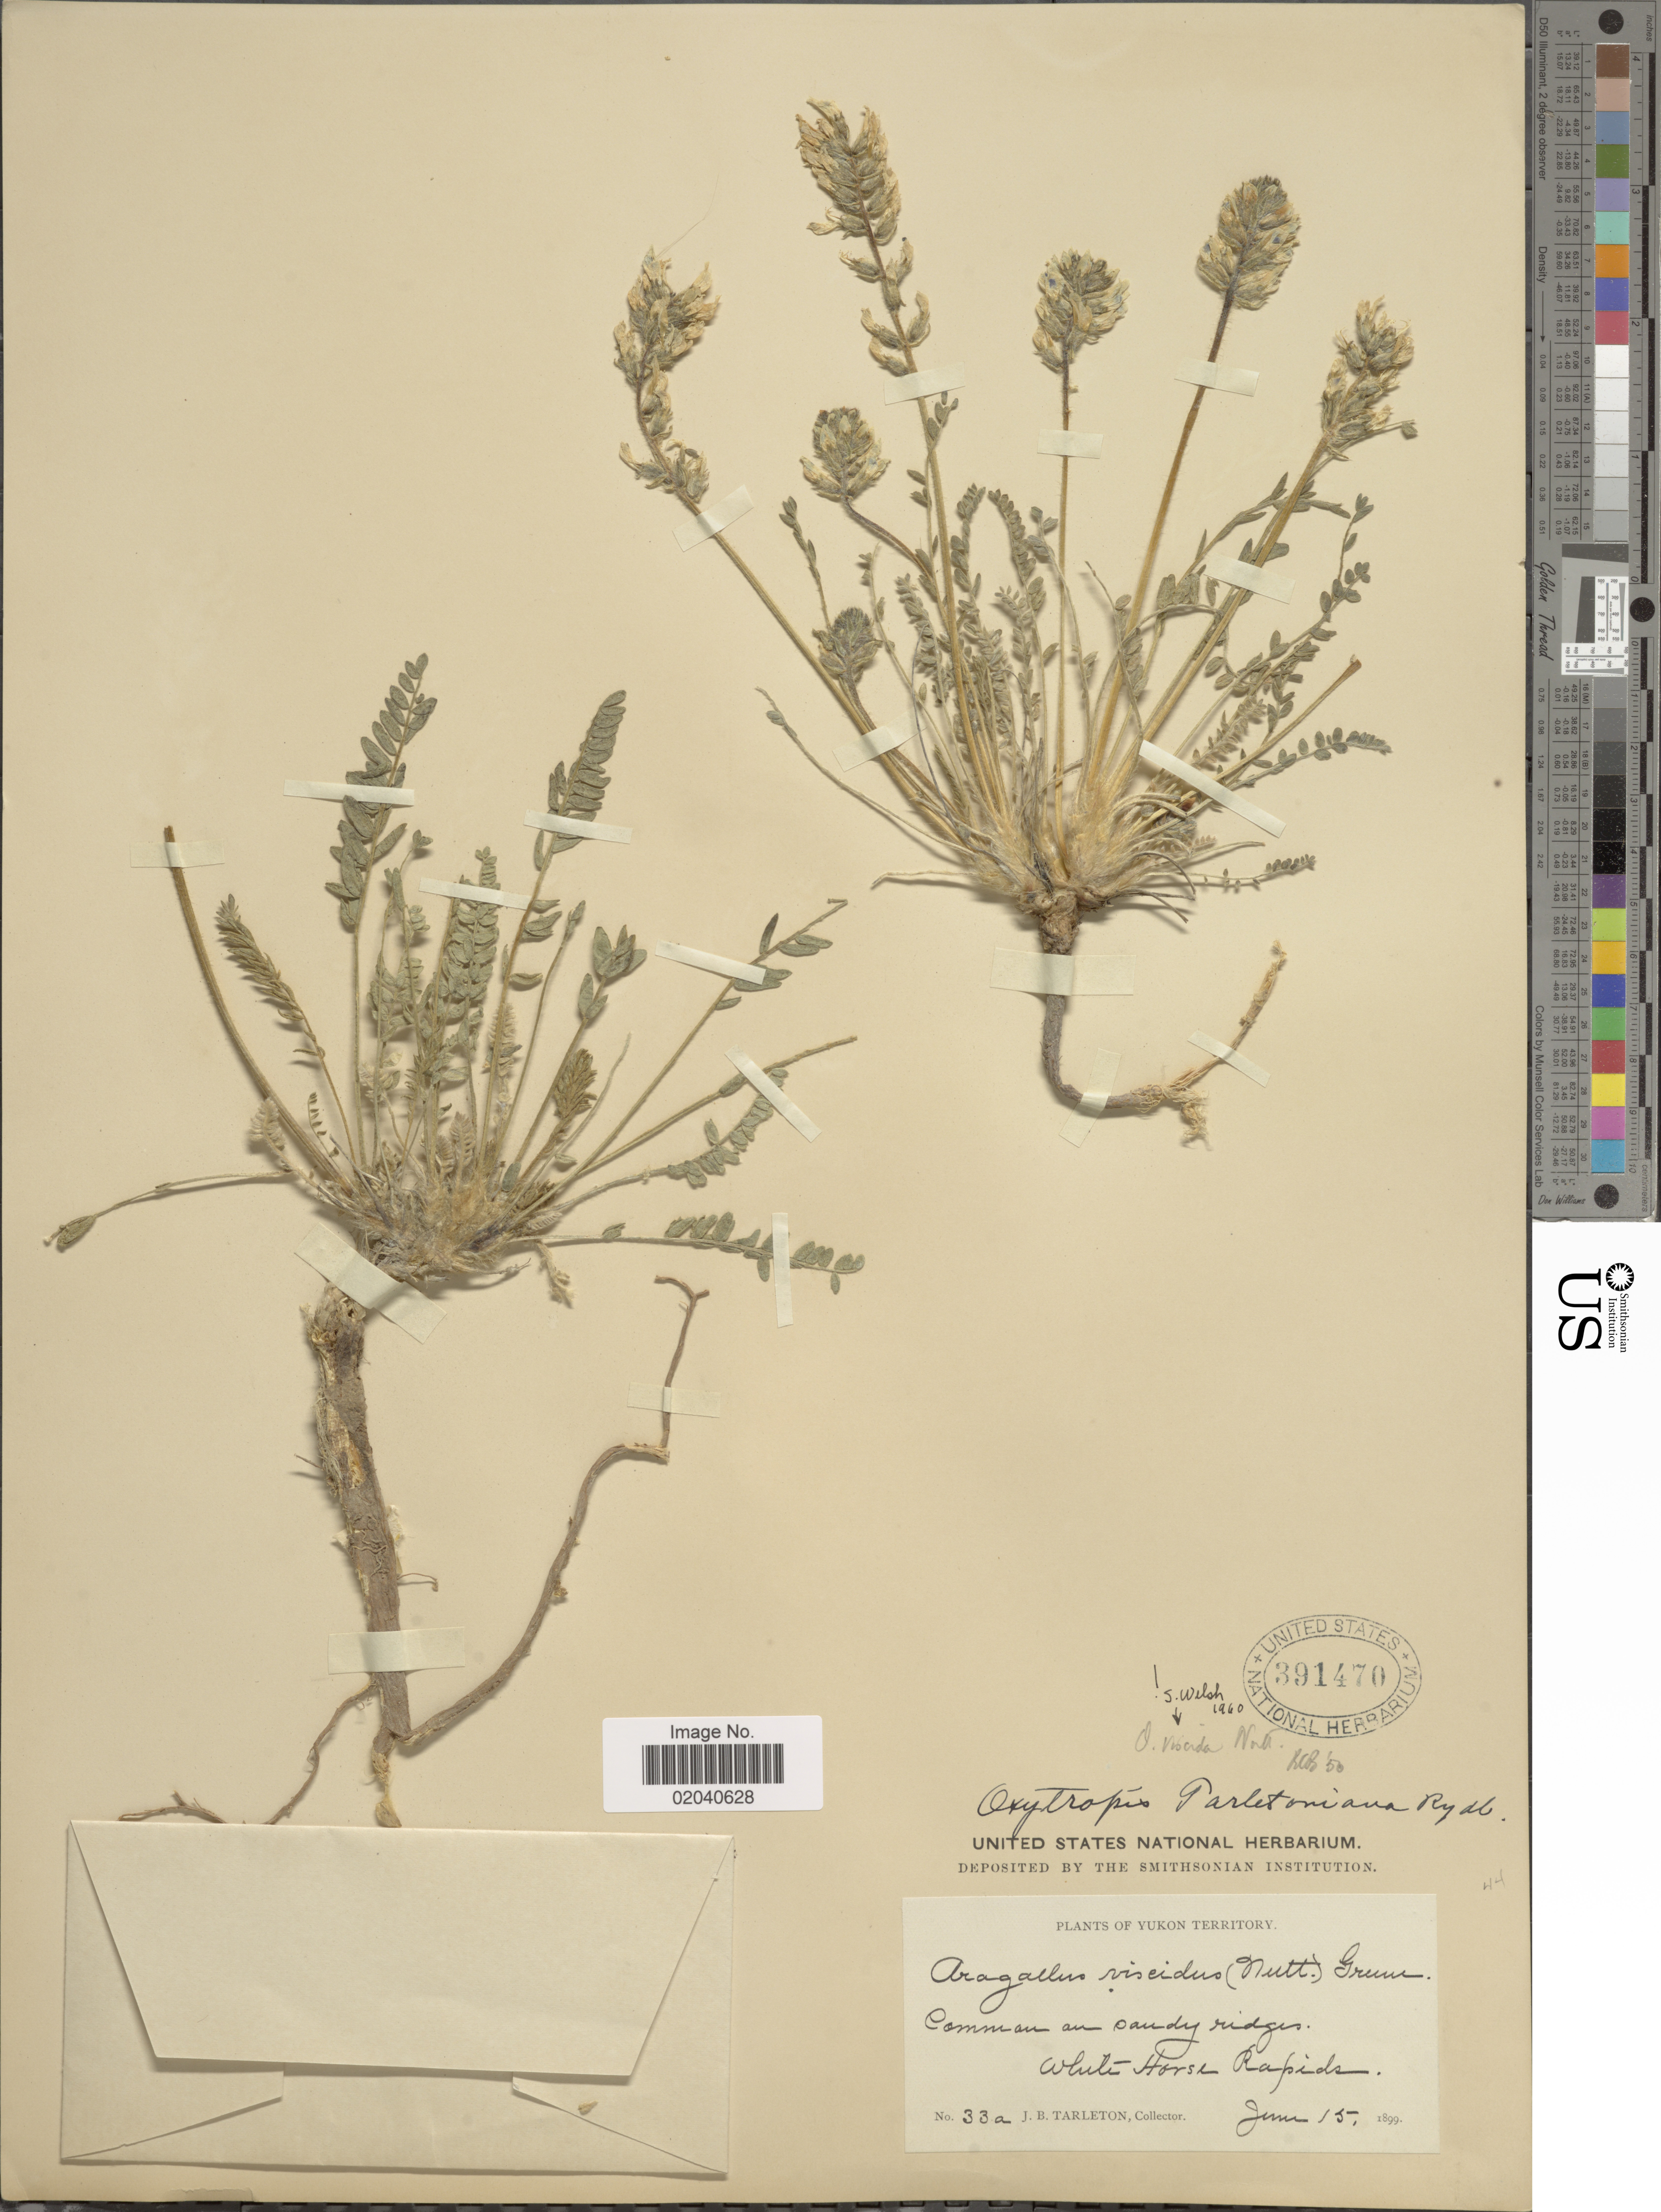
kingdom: Plantae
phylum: Tracheophyta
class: Magnoliopsida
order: Fabales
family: Fabaceae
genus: Oxytropis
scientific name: Oxytropis viscida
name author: Nutt.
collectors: J. Tarleton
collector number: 33a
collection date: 1899-06-15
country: Canada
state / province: Yukon Territory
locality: White Horse Rapids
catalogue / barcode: US 391470